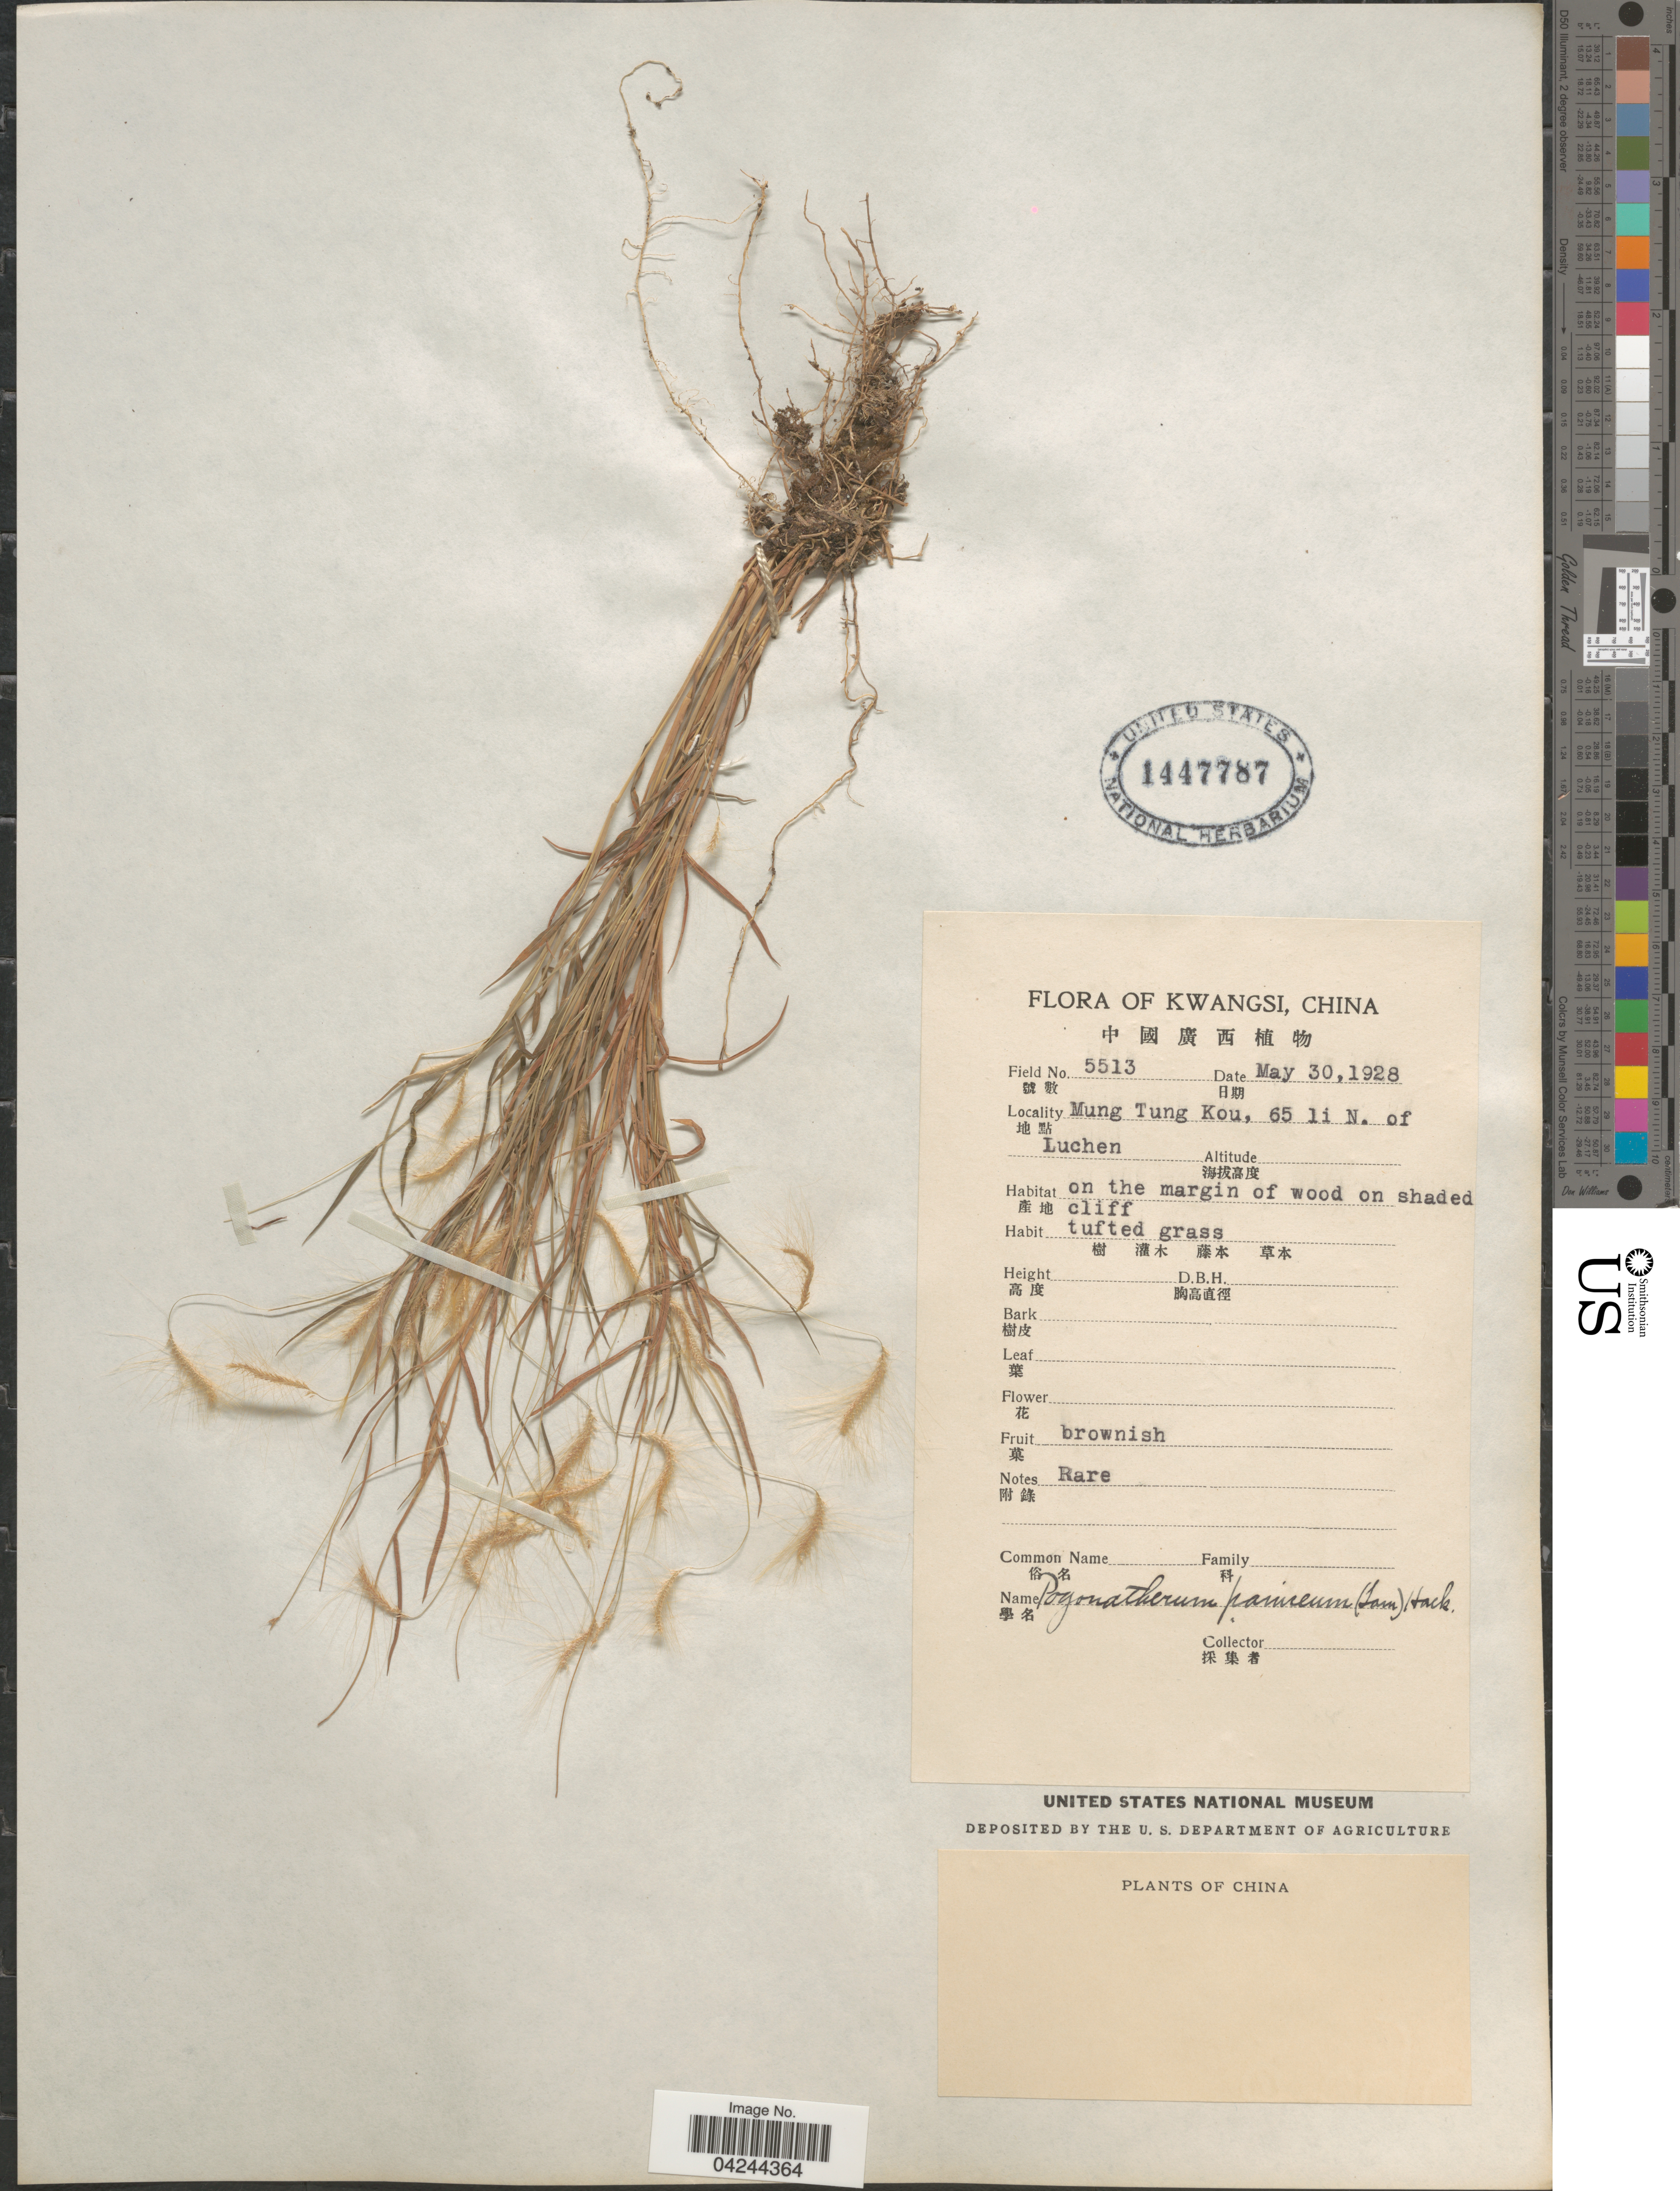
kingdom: Plantae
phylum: Tracheophyta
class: Liliopsida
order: Poales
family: Poaceae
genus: Pogonatherum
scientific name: Pogonatherum crinitum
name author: (Thunb.) Kunth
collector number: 5513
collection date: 1928-05-30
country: China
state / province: Guangxi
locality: Kwangsi. Mung Tung Kou, 65 li N. of Luchen.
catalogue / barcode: US 1447787